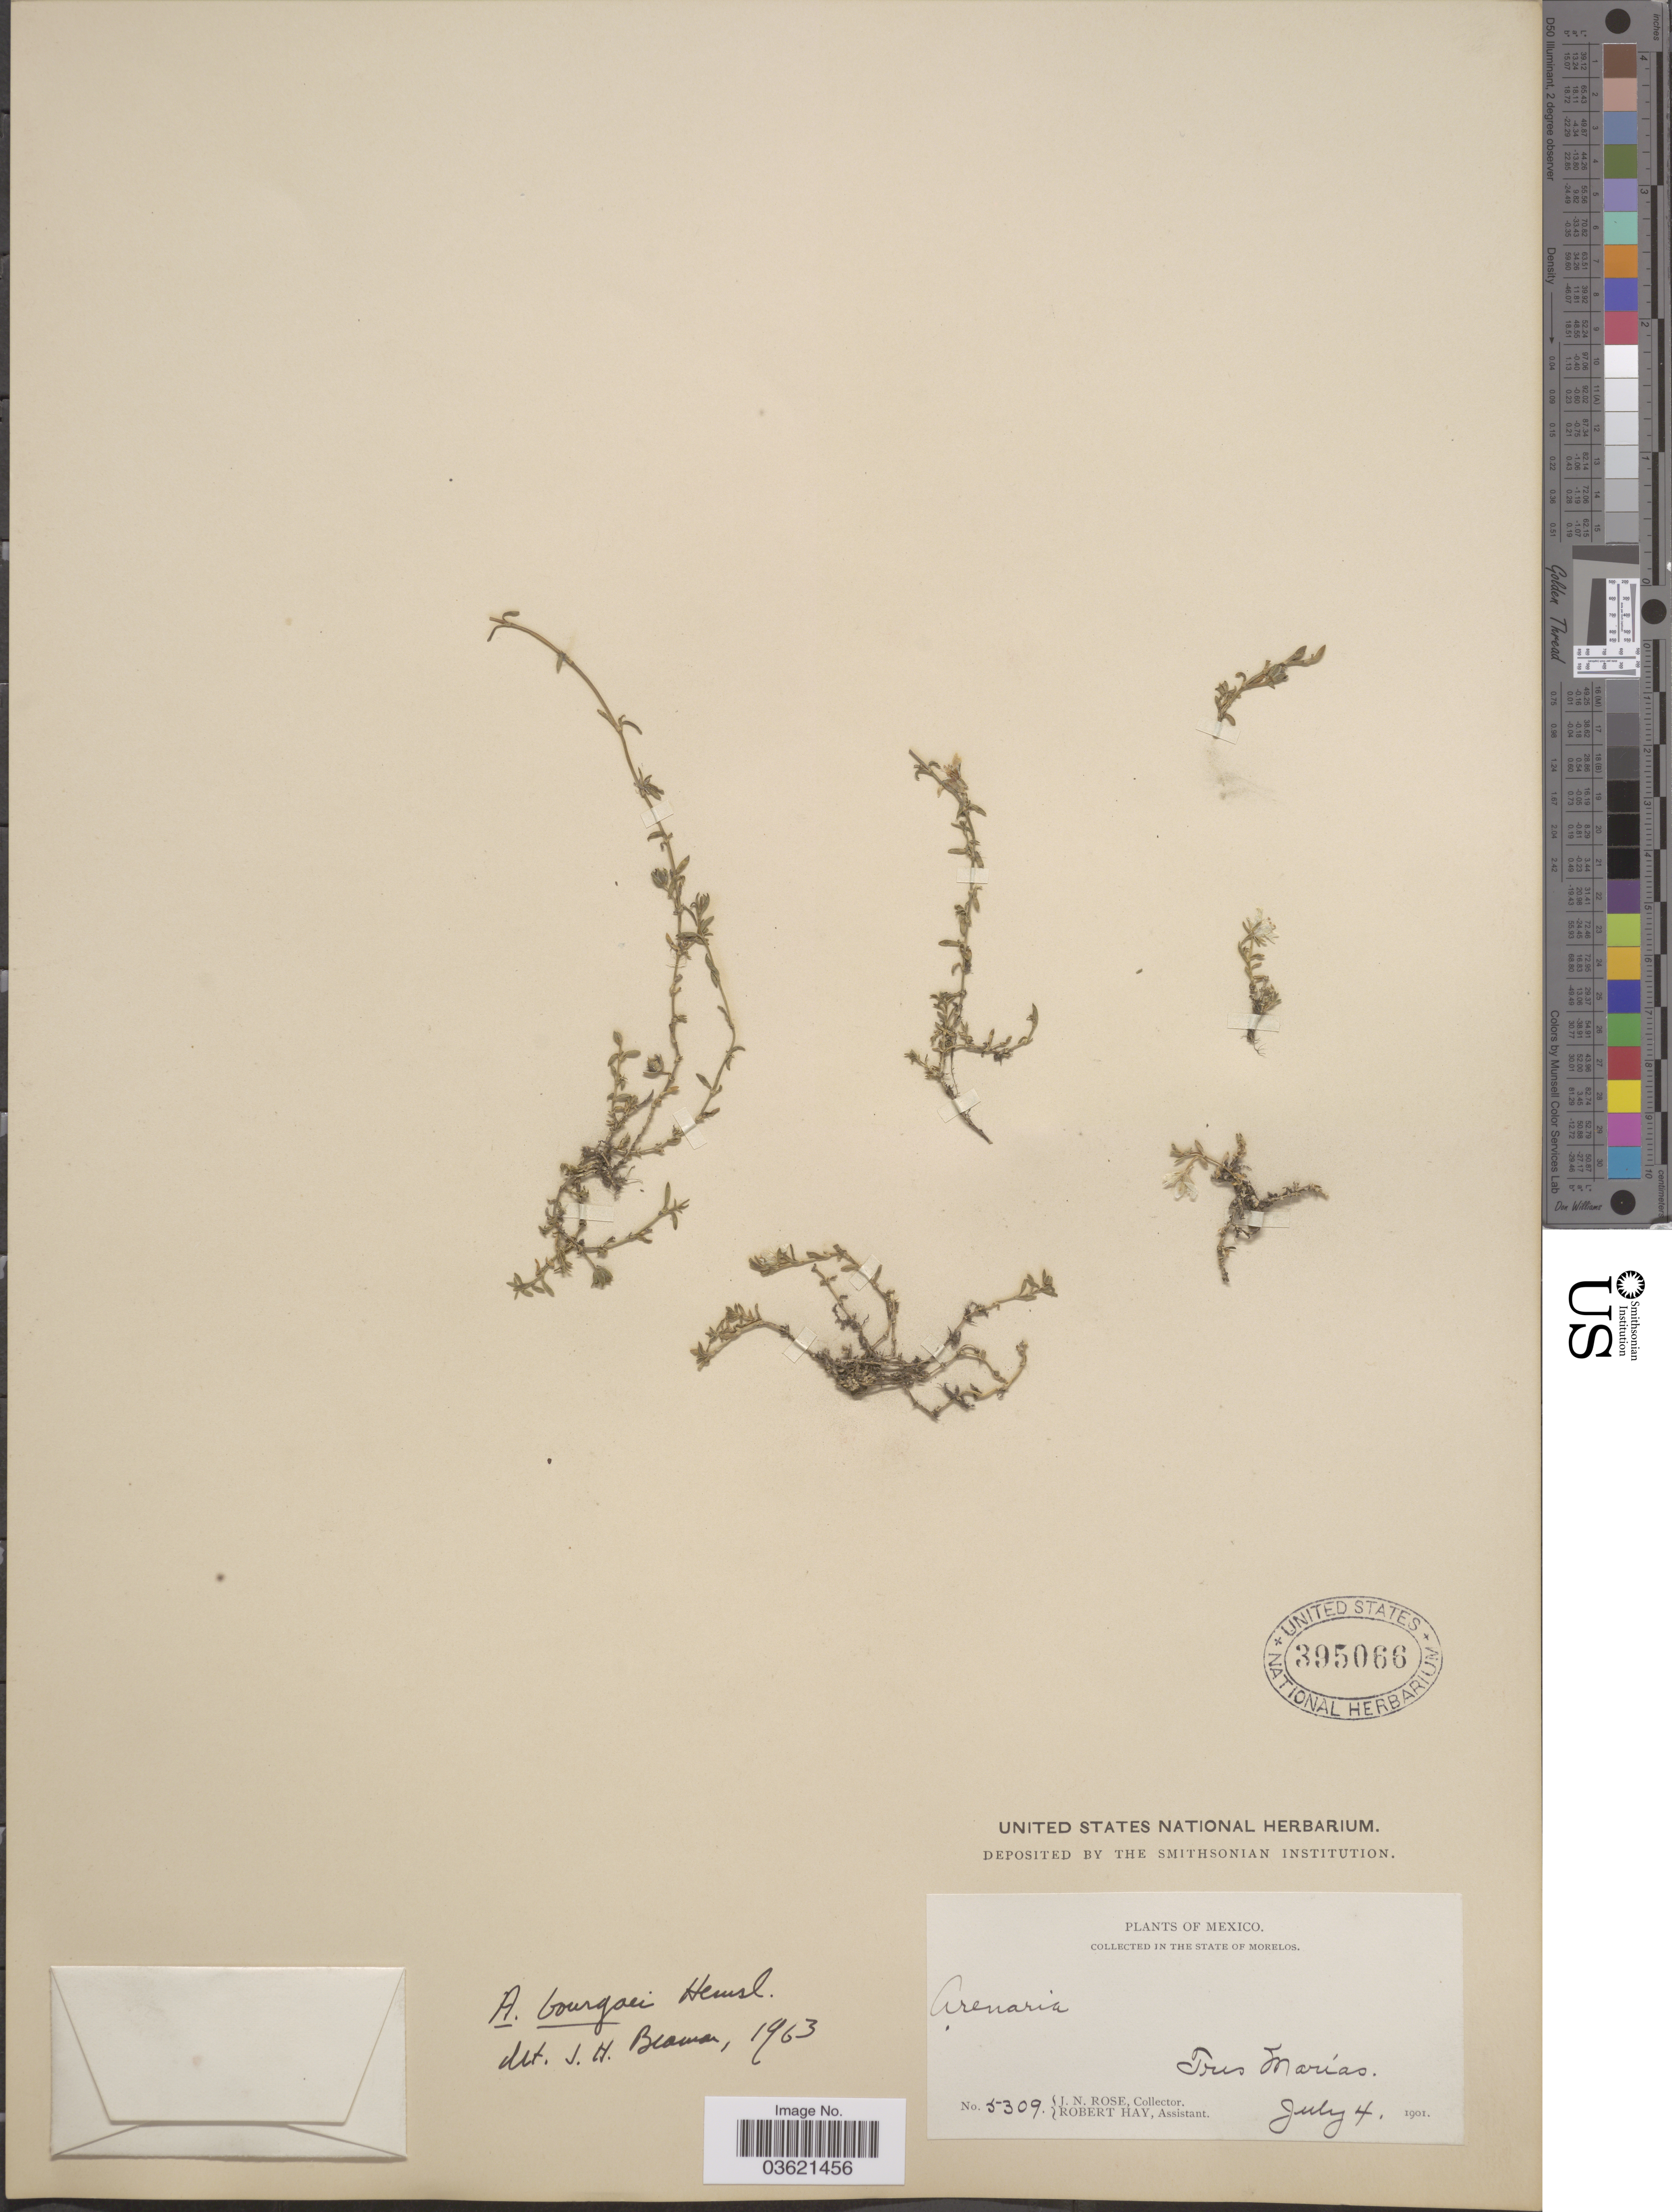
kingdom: Plantae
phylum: Tracheophyta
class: Magnoliopsida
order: Caryophyllales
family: Caryophyllaceae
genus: Arenaria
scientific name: Arenaria bourgaei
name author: Hemsl.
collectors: J. N. Rose & R. Hay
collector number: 5309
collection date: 1901-07-04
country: Mexico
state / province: Morelos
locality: Tres Marías.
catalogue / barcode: US 395066